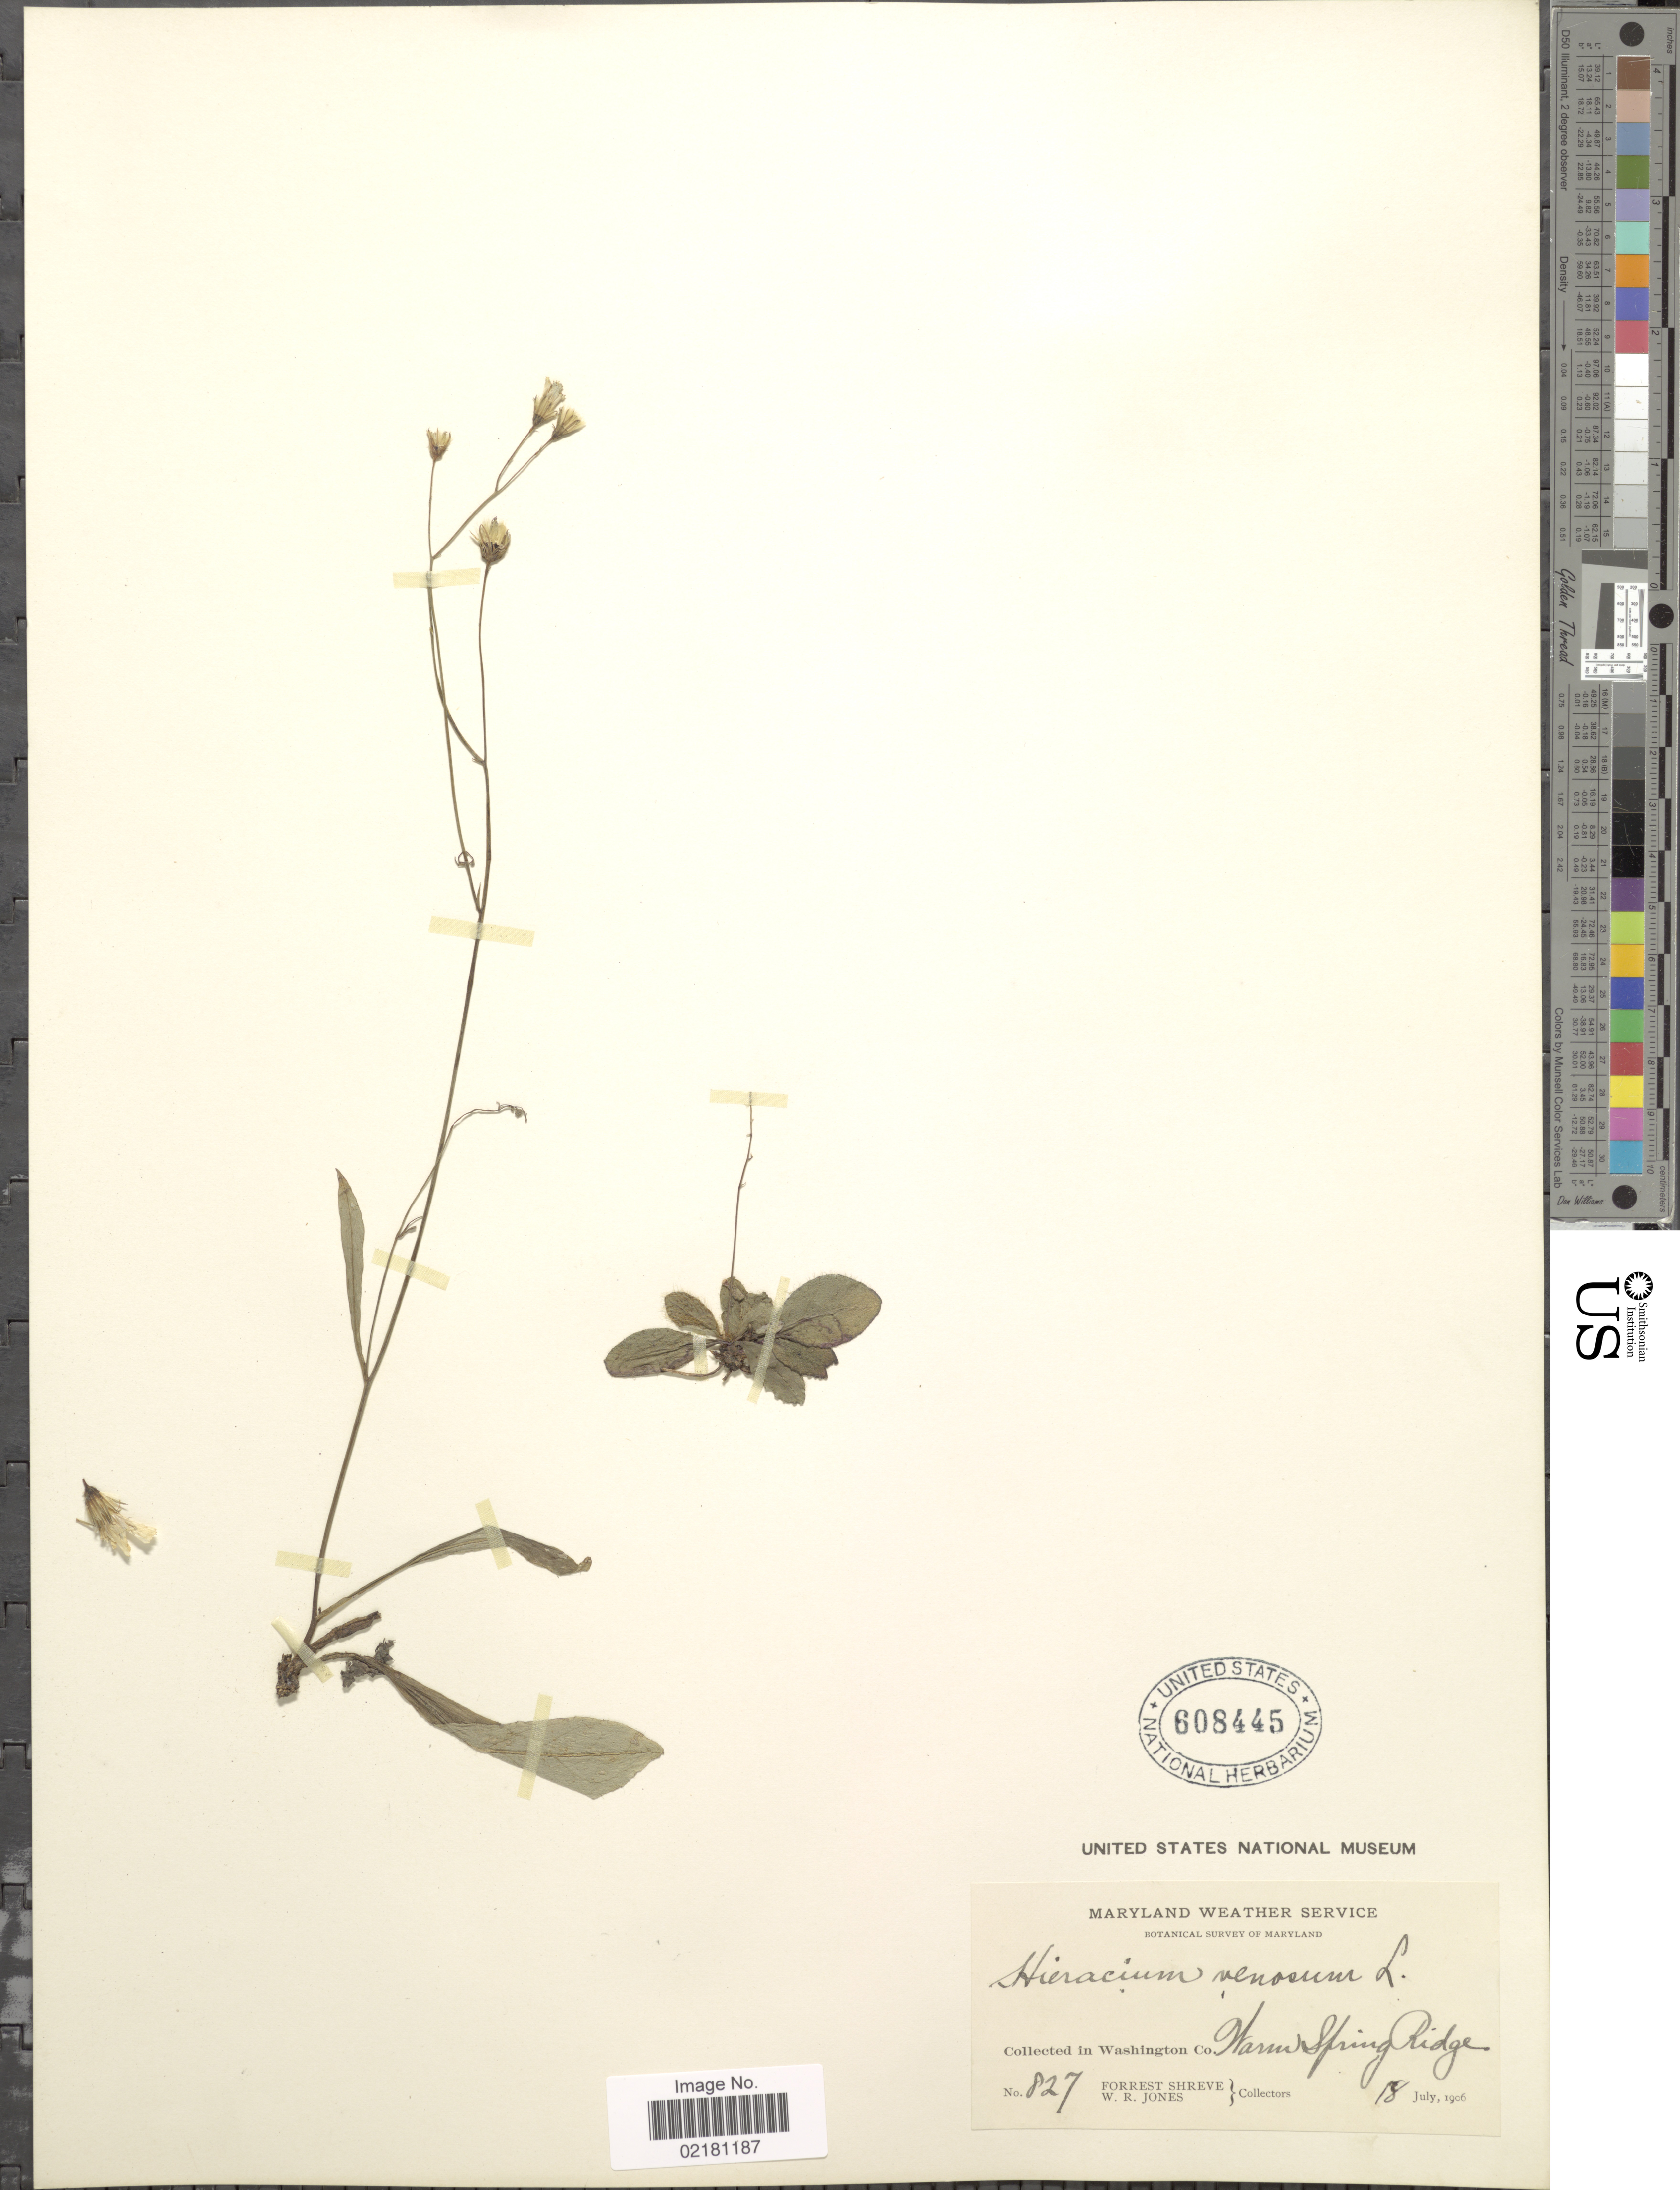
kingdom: Plantae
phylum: Tracheophyta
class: Magnoliopsida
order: Asterales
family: Asteraceae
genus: Hieracium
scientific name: Hieracium venosum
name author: L.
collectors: F. Shreve & W. R. Jones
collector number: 827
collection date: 1906-07-18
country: United States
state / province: Maryland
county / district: Washington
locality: Maryland Weather Service. In Washington Co. Warm Spring Ridge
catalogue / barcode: US 608445